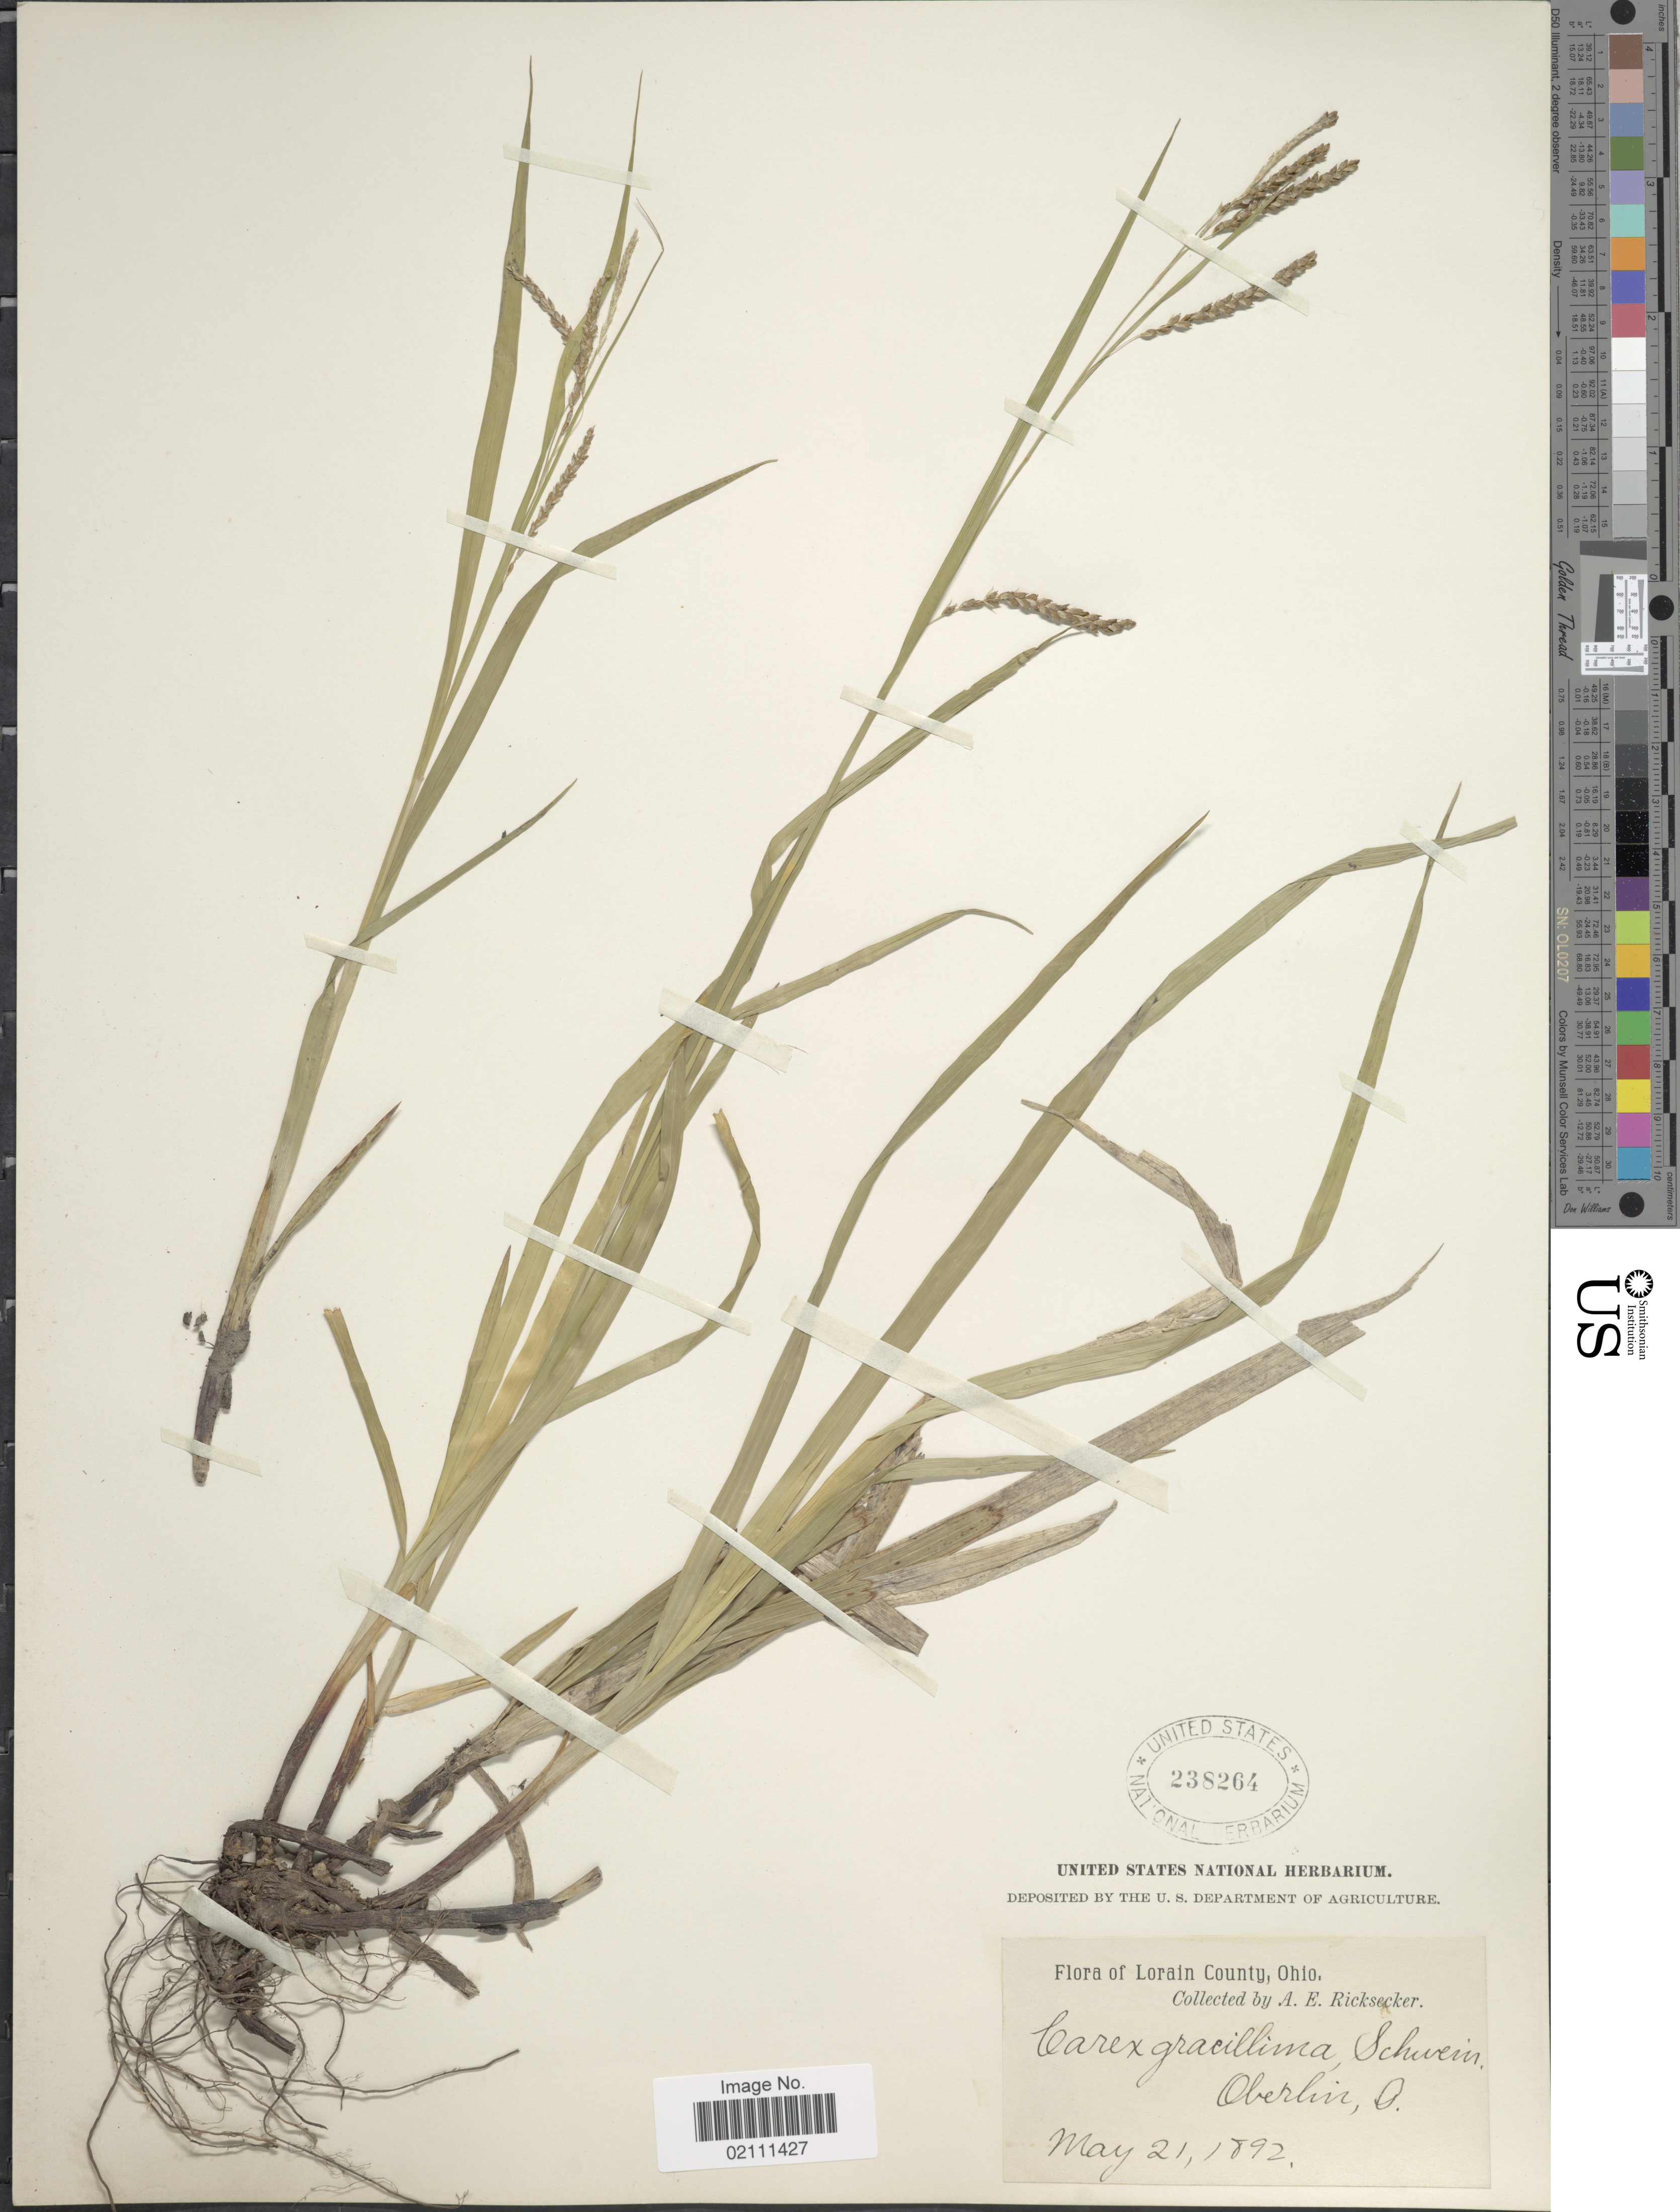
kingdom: Plantae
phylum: Tracheophyta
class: Liliopsida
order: Poales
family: Cyperaceae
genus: Carex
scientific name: Carex gracillima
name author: Schwein.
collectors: A. E. Ricksecker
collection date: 1892-05-21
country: United States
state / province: Ohio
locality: Lorain County, Oberlin.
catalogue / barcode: US 238264